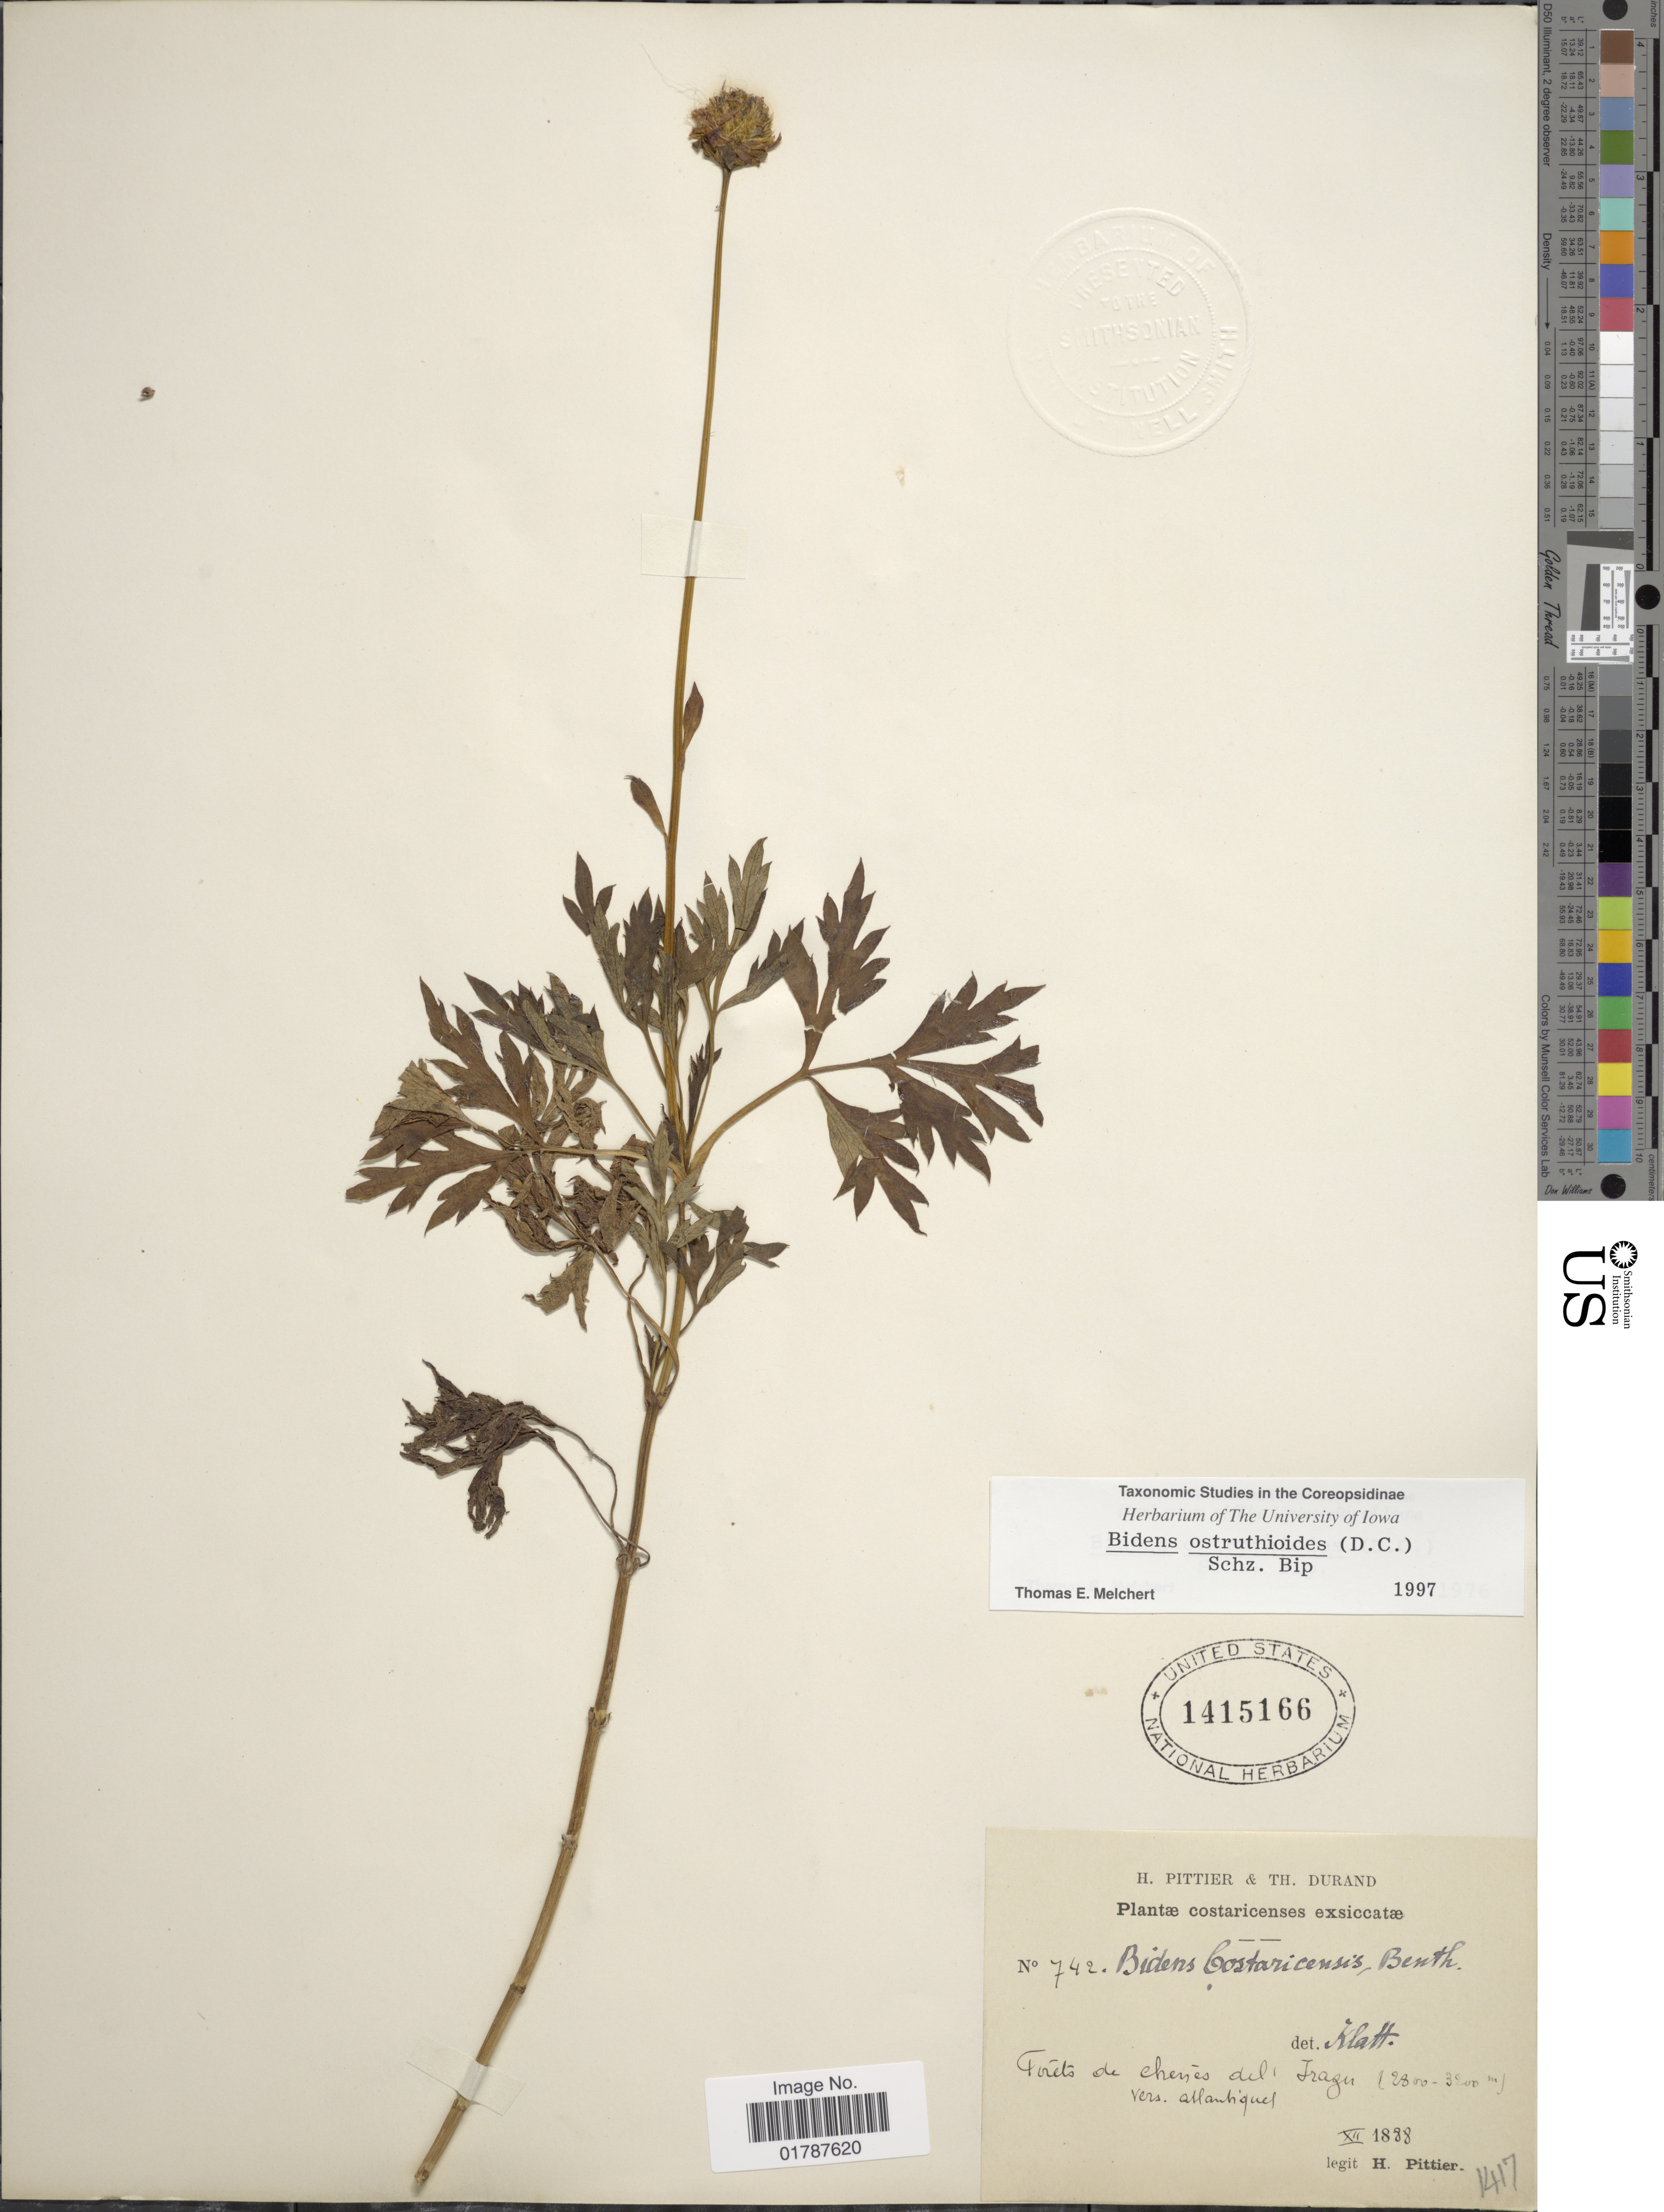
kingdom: Plantae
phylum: Tracheophyta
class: Magnoliopsida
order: Asterales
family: Asteraceae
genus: Bidens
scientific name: Bidens ostruthioides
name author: (DC.) Sch. Bip.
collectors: H. F. Pittier & T. Durand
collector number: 742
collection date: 1888-12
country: Costa Rica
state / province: Cartago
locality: Irazú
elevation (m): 2800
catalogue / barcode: US 1415166